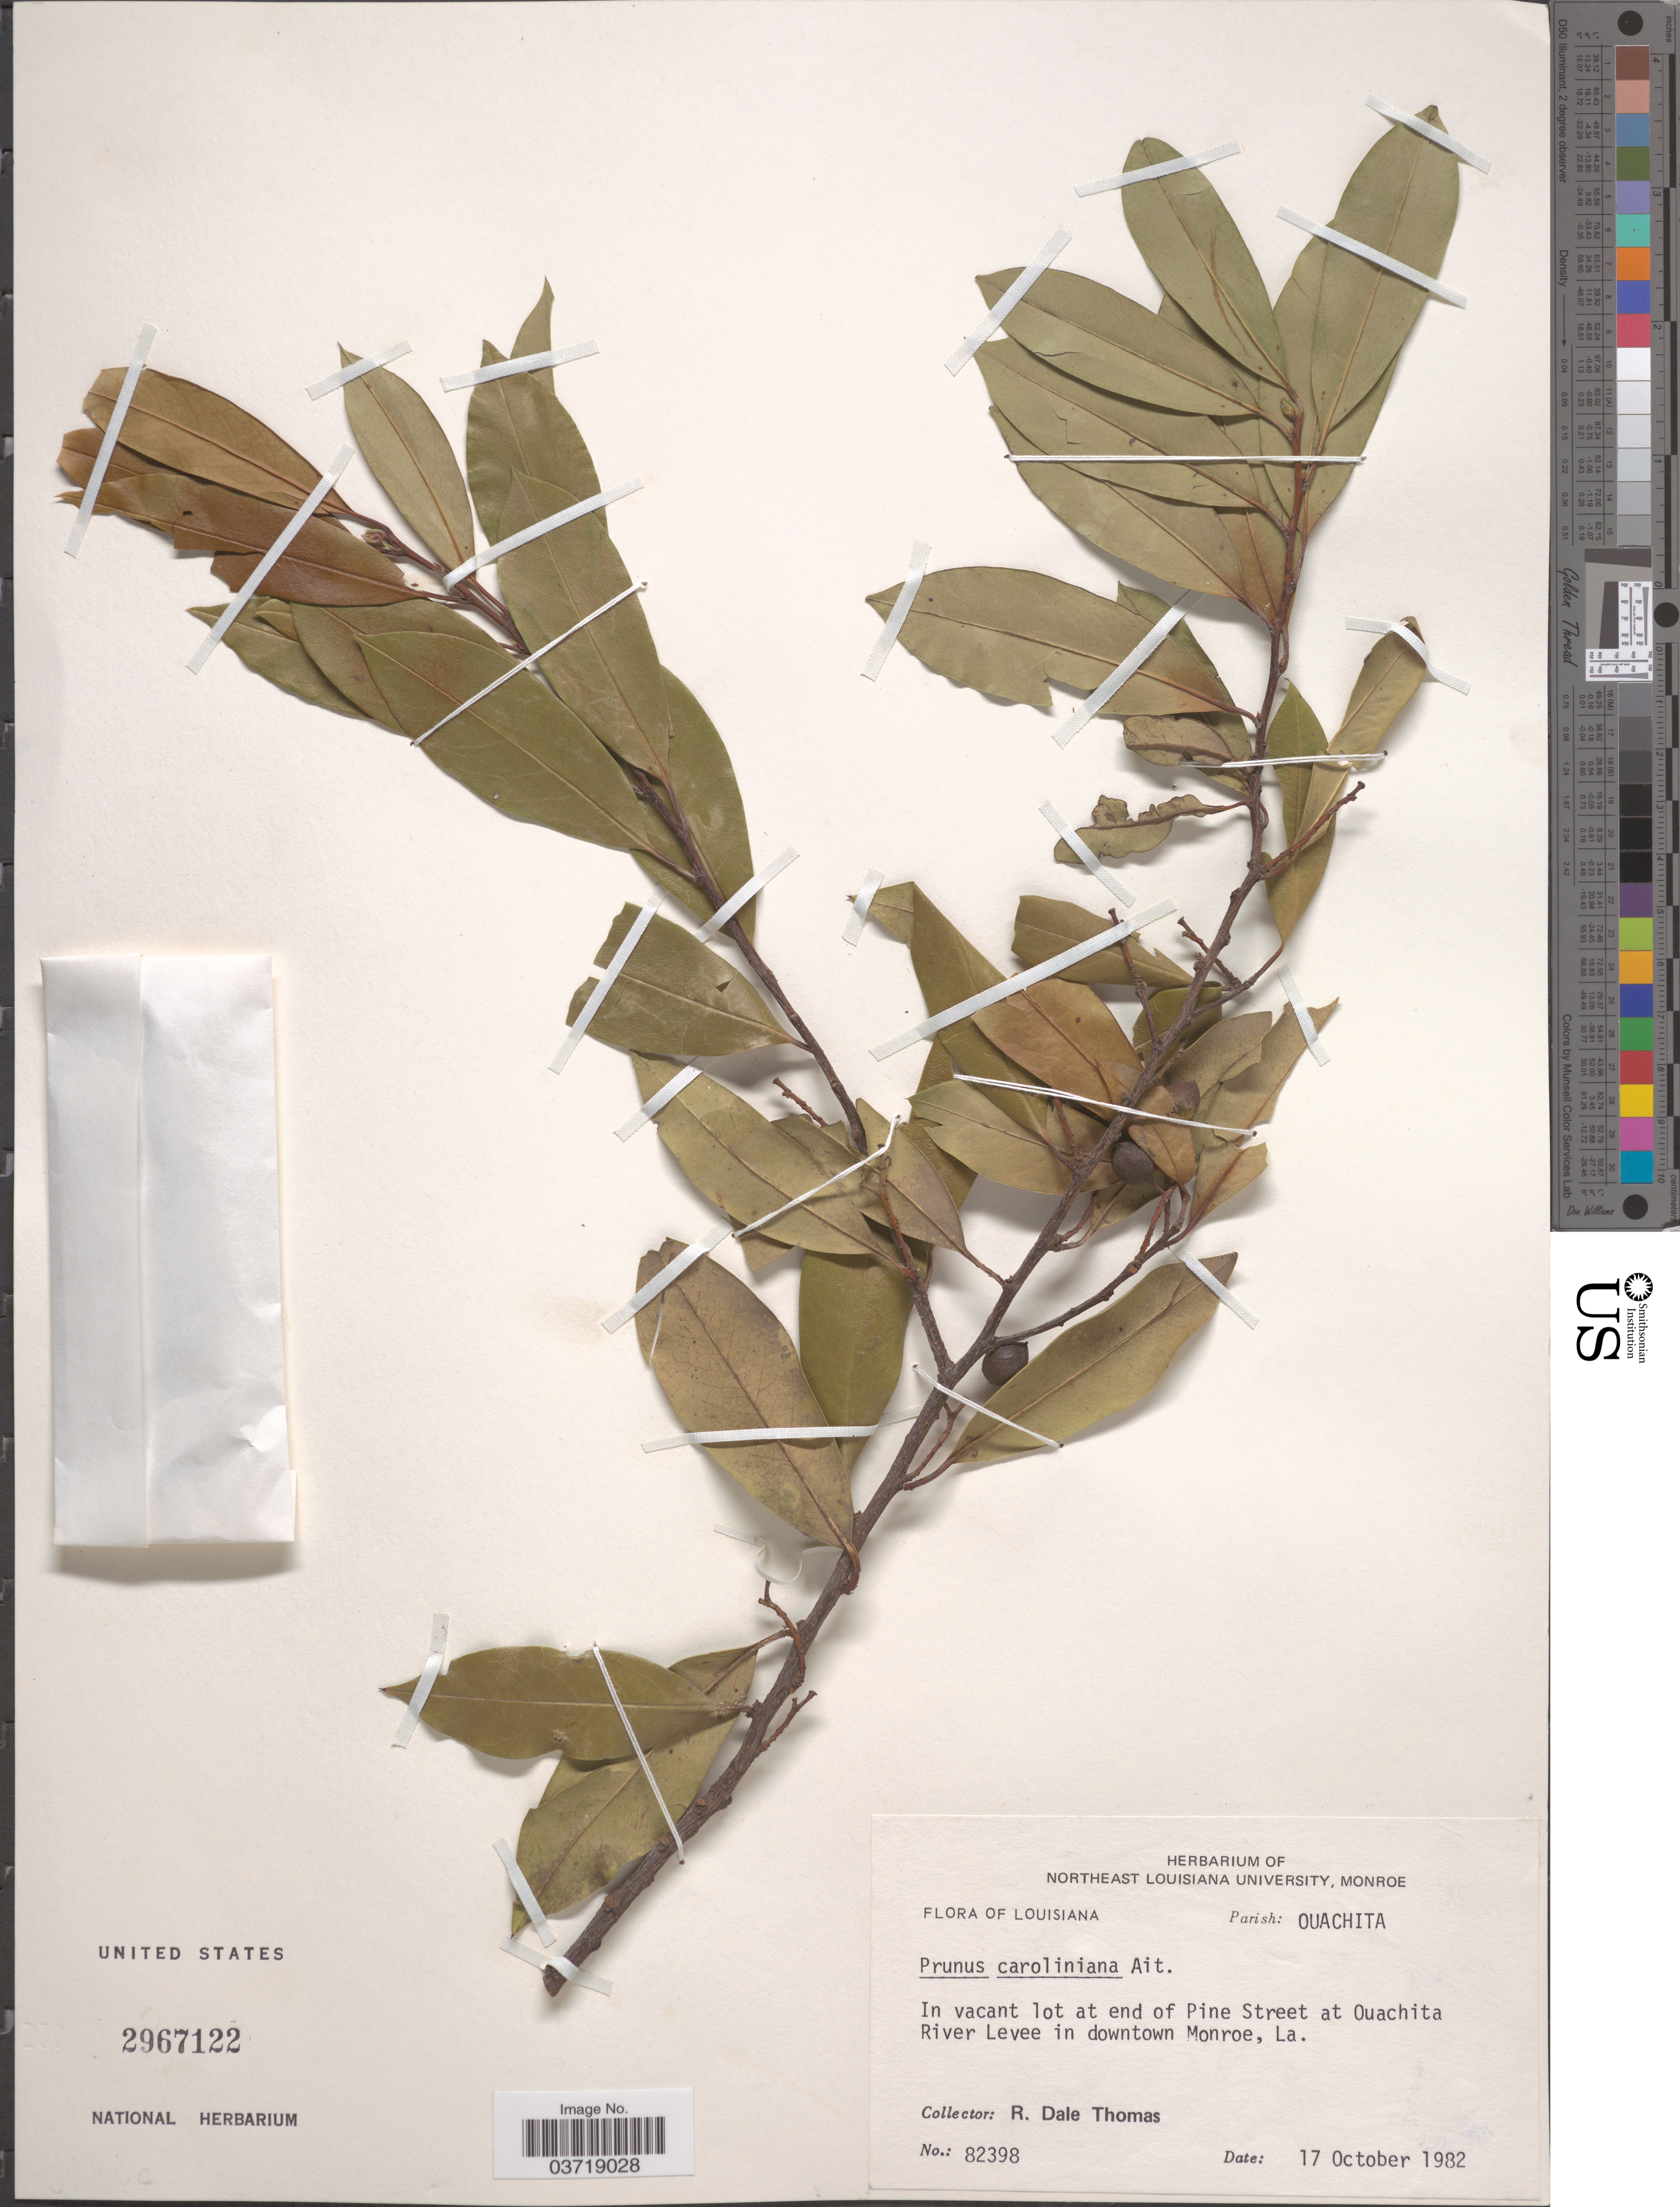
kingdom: Plantae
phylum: Tracheophyta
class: Magnoliopsida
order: Rosales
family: Rosaceae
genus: Prunus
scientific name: Prunus caroliniana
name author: (Mill.) Aiton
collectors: R. Thomas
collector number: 82398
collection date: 1982-10-17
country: United States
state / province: Louisiana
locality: Parish: Ouachita. In vacant lot at end of Pine Street at Ouachita River Levee in downtown Monroe.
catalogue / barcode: US 2967122